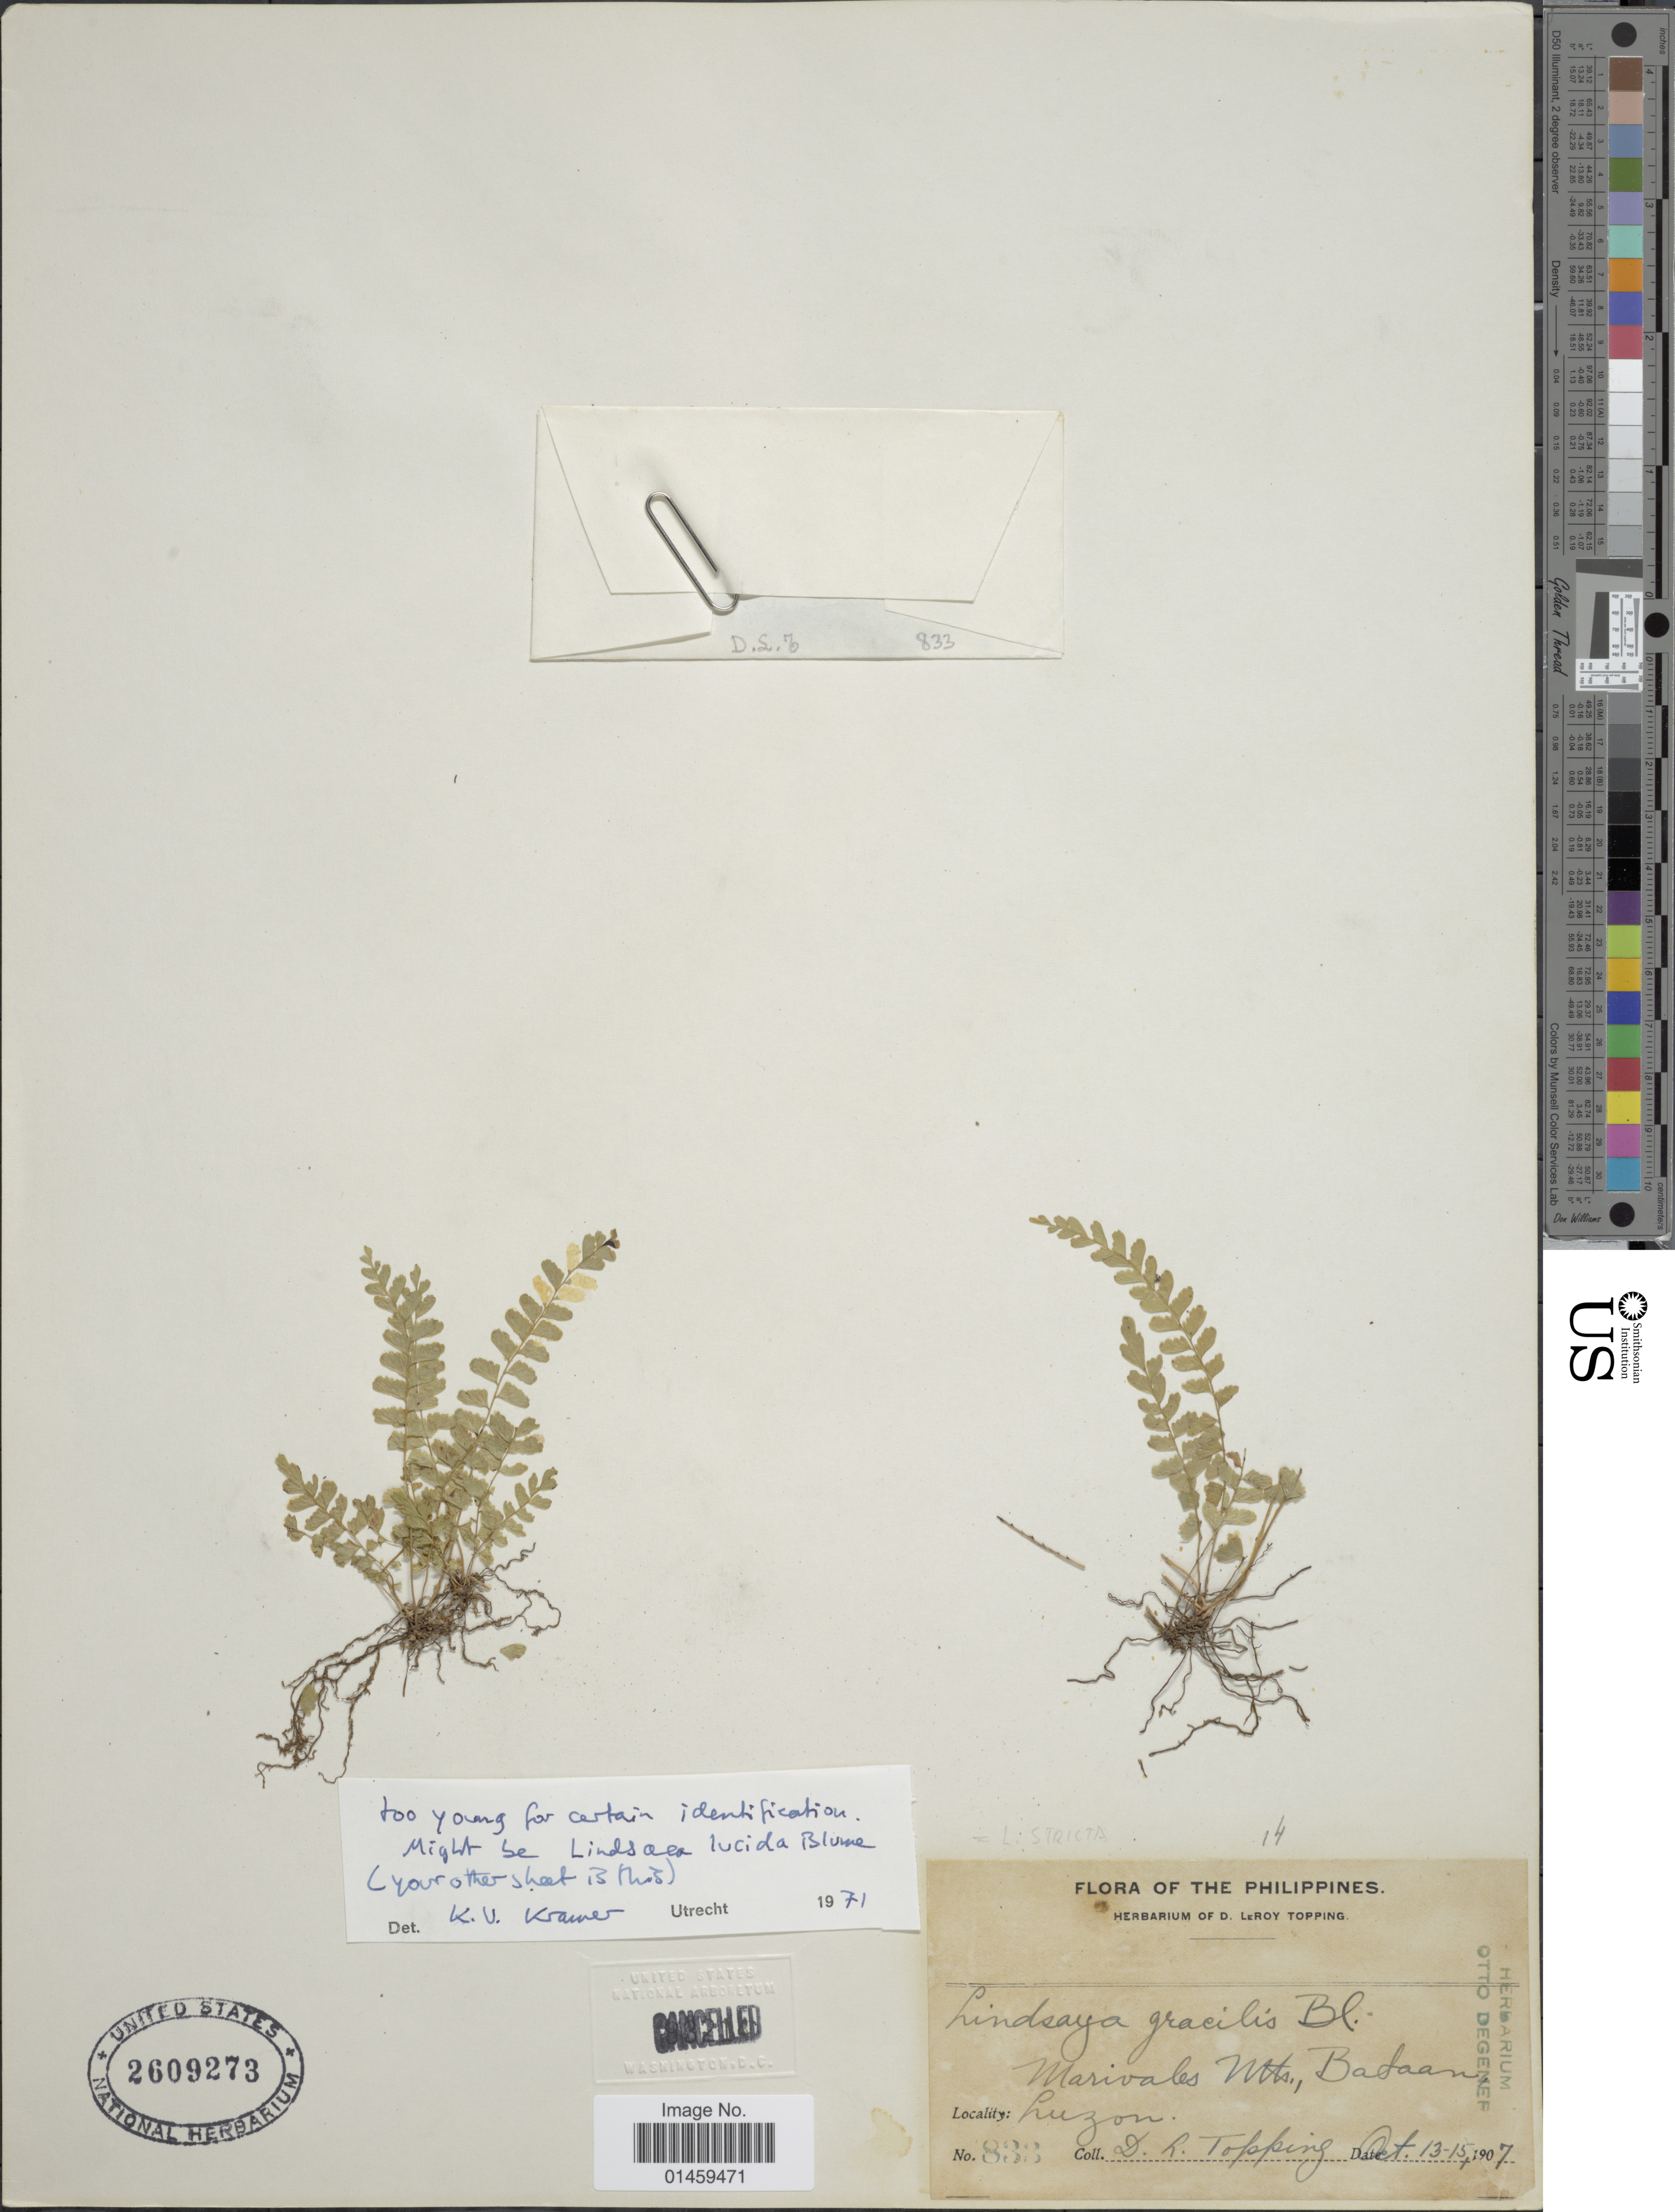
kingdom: Plantae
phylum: Tracheophyta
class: Polypodiopsida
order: Polypodiales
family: Lindsaeaceae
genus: Lindsaea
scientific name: Lindsaea lucida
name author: Blume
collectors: D. L. Topping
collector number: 833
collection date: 1907-10-13/1907-10-15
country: Philippines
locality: Marivales Mts., Bataan. Luzon.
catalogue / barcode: US 2609273